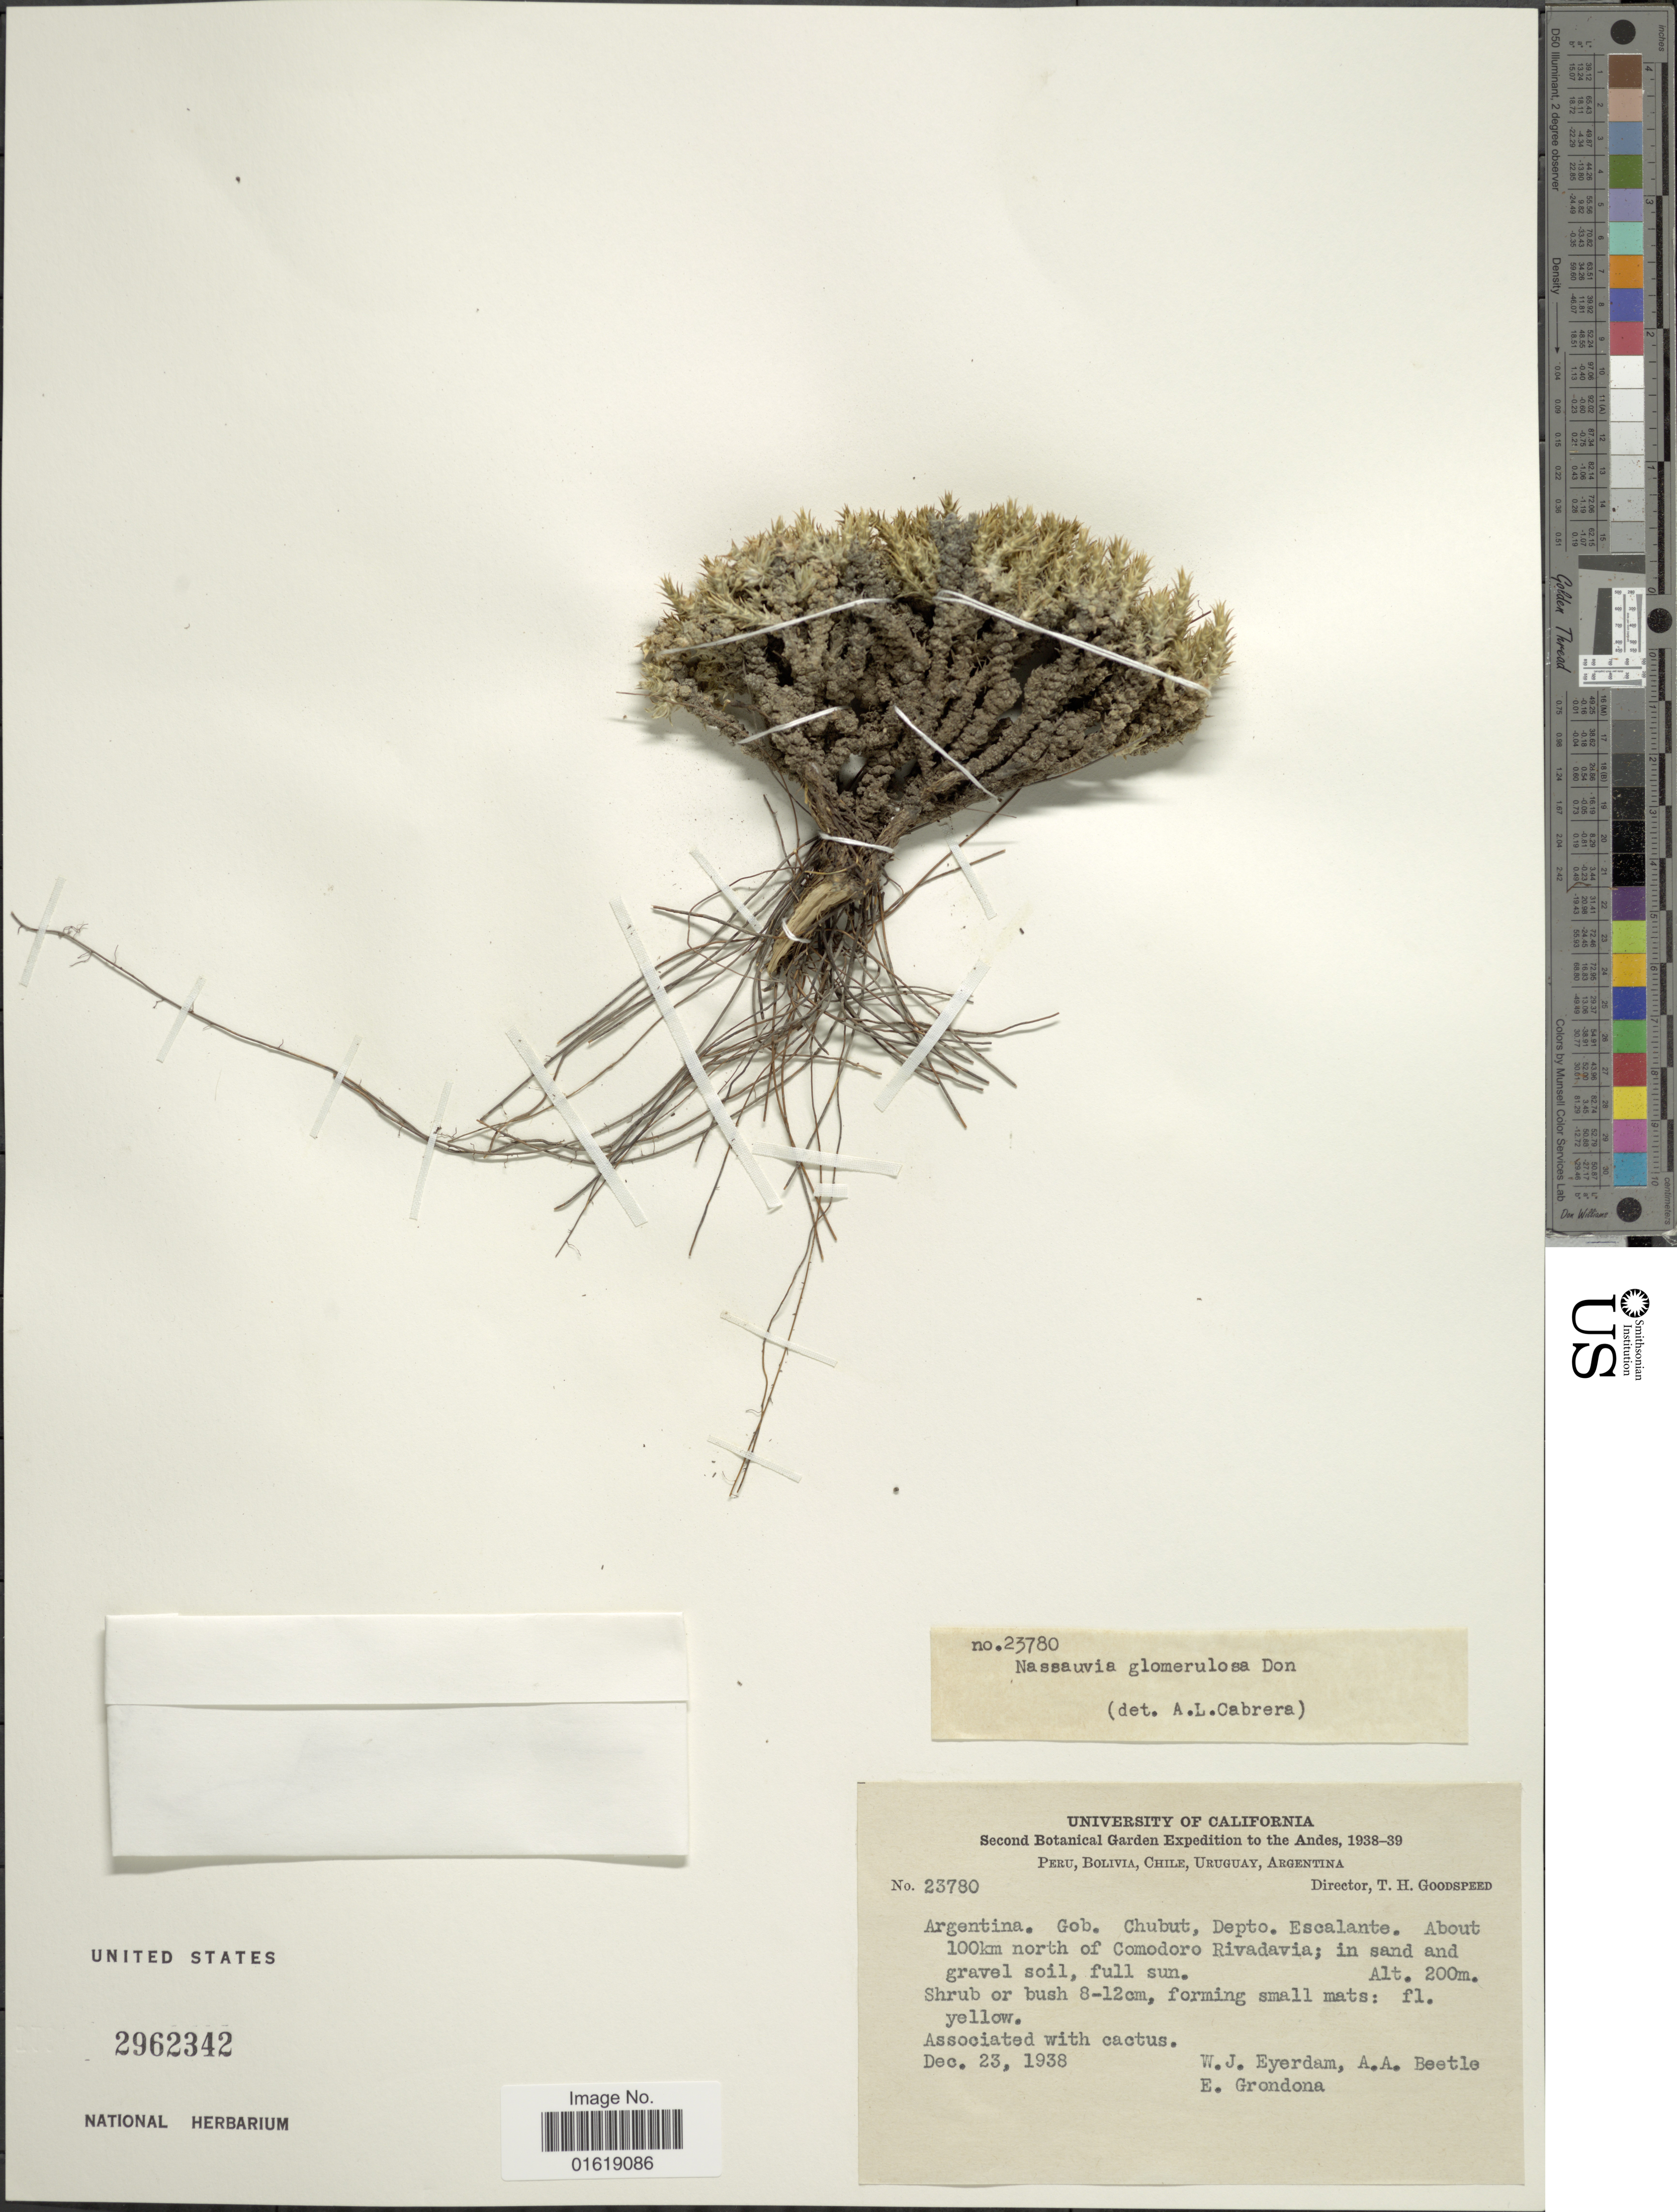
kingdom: Plantae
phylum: Tracheophyta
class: Magnoliopsida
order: Asterales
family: Asteraceae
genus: Nassauvia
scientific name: Nassauvia glomerulosa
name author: (Lag. ex Lindl.) D. Don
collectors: W. J. Eyerdam, A. A. Beetle & E. Grondona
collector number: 23780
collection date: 1938-12-23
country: Argentina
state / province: Chubut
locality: Argentina. Gob. Chubut, Depto. Escalante. About 100km north of Comodoro Rivadavia.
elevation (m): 200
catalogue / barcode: US 2962342